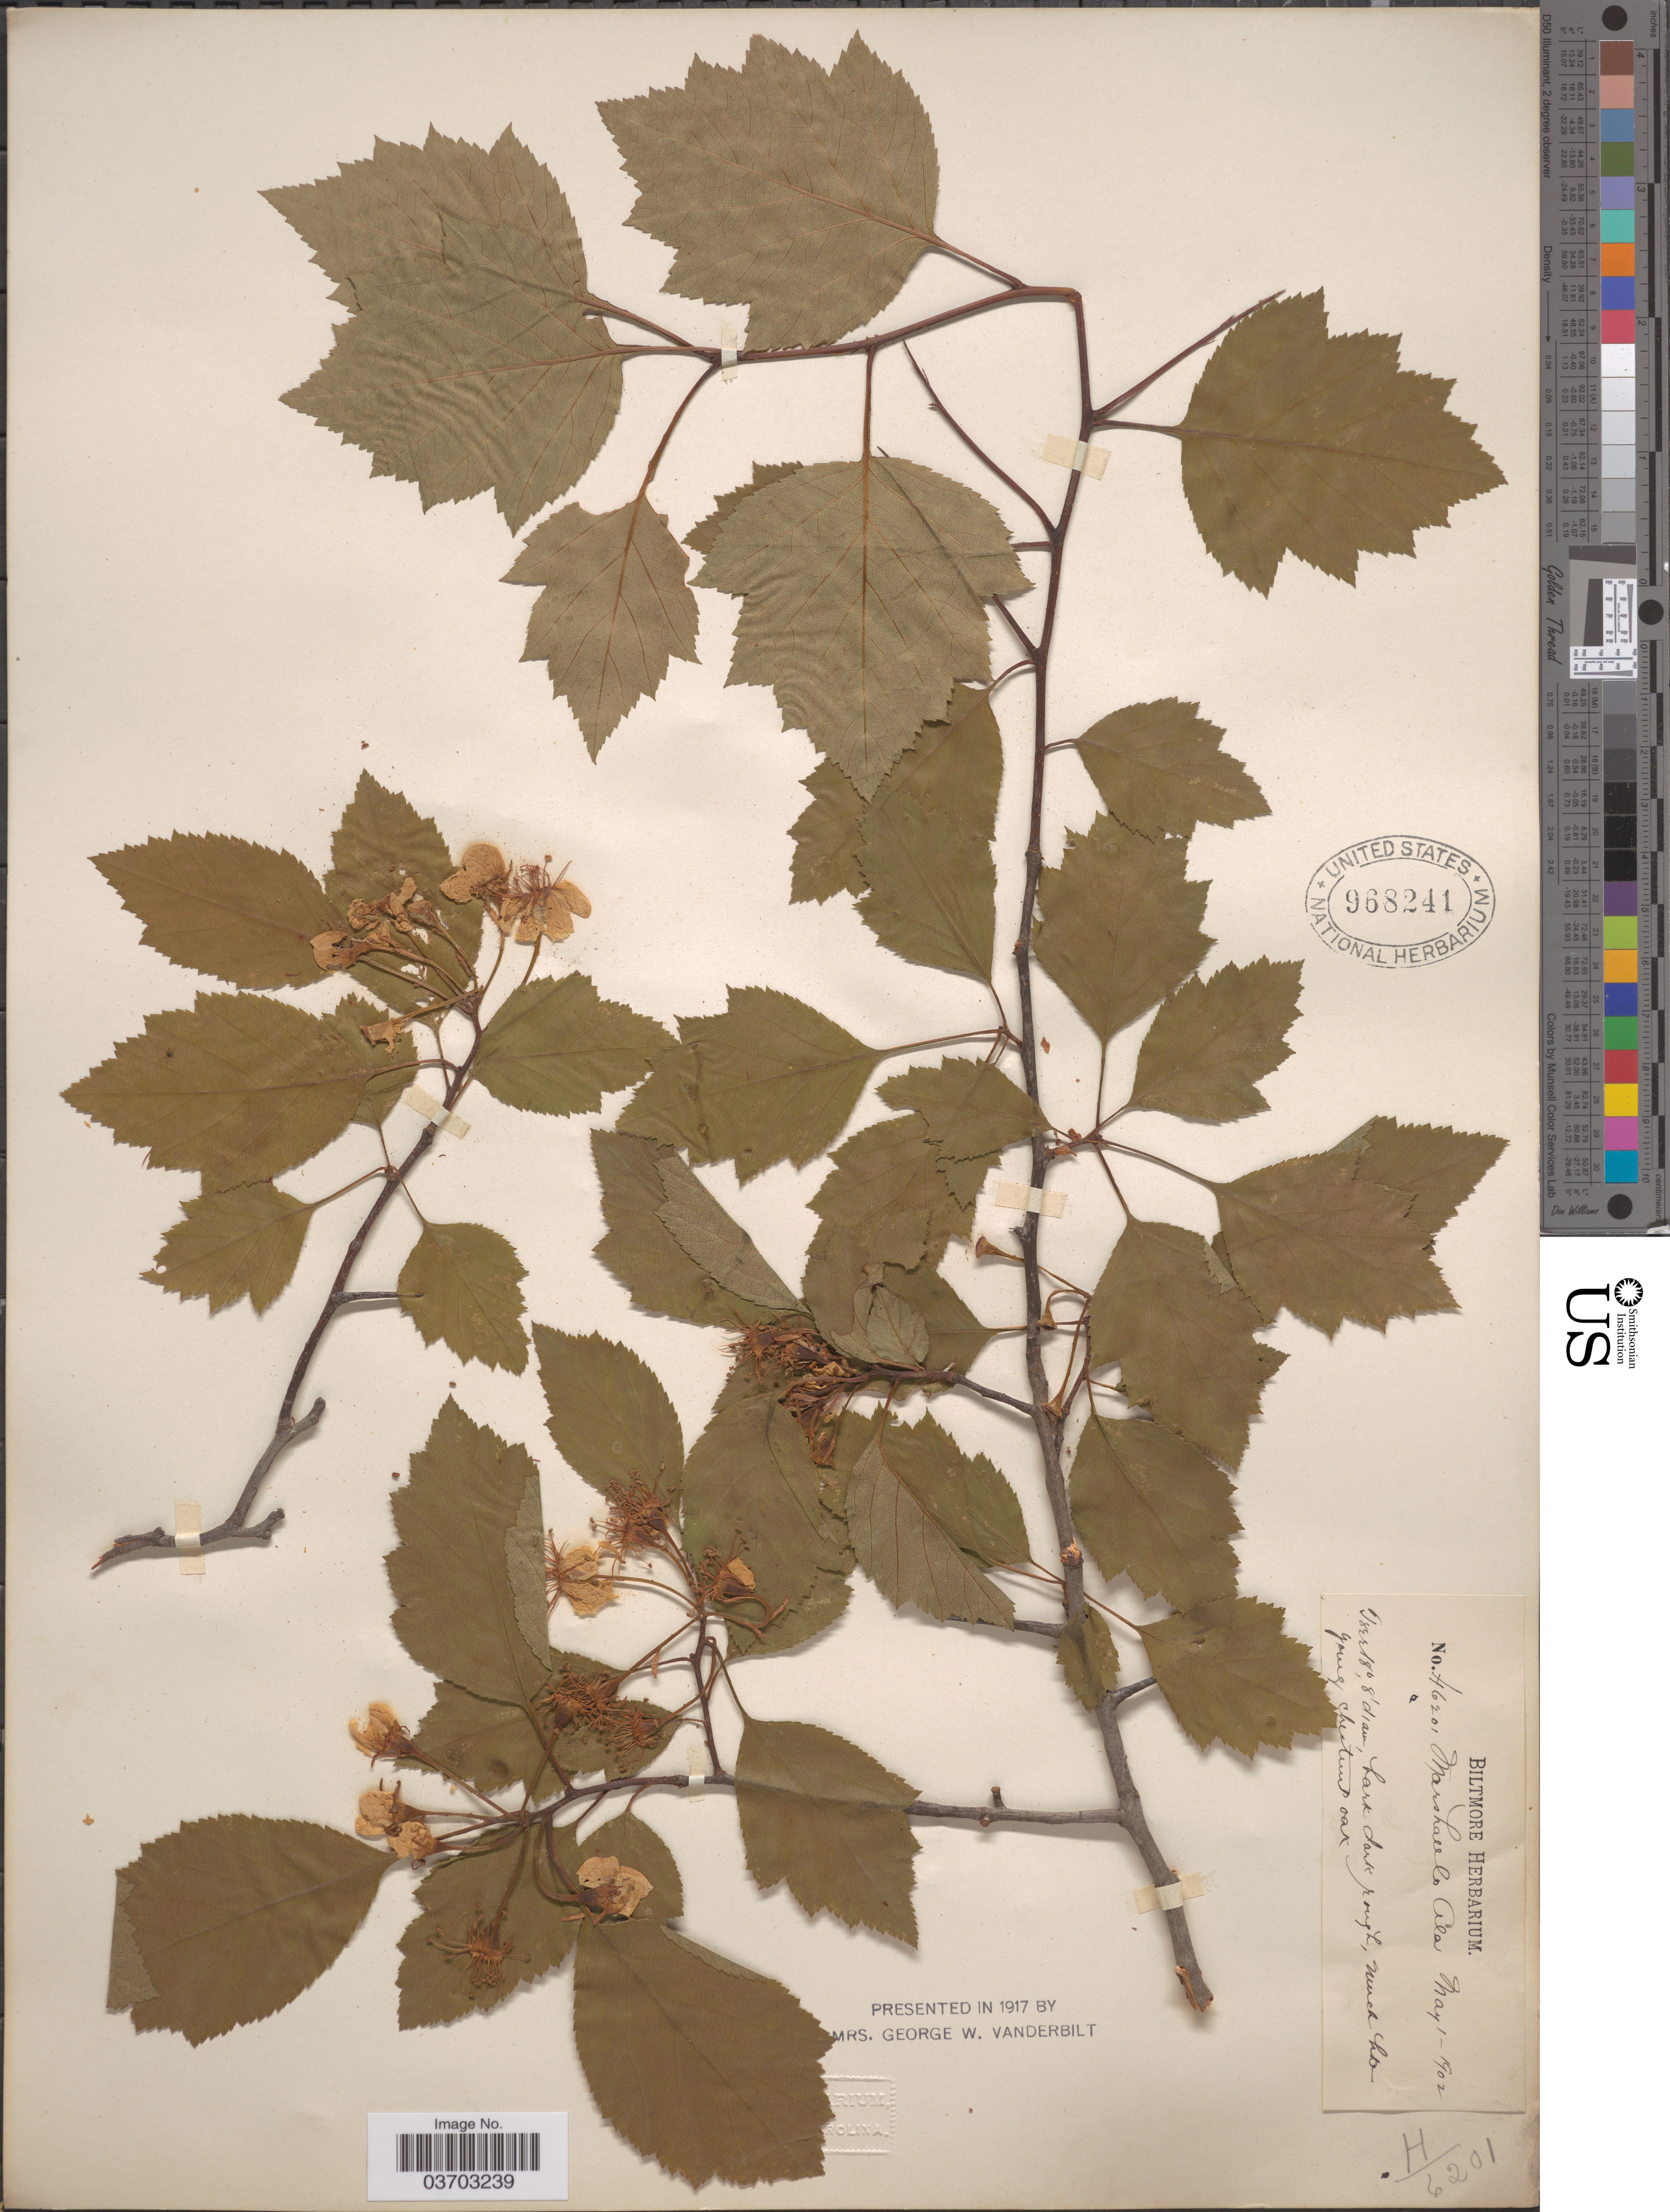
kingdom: Plantae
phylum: Tracheophyta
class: Magnoliopsida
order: Rosales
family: Rosaceae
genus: Crataegus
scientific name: Crataegus sp.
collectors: ex herb. Biltmore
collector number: H6201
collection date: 1902-05-01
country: United States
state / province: Alabama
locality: Marshall Co.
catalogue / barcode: US 968241